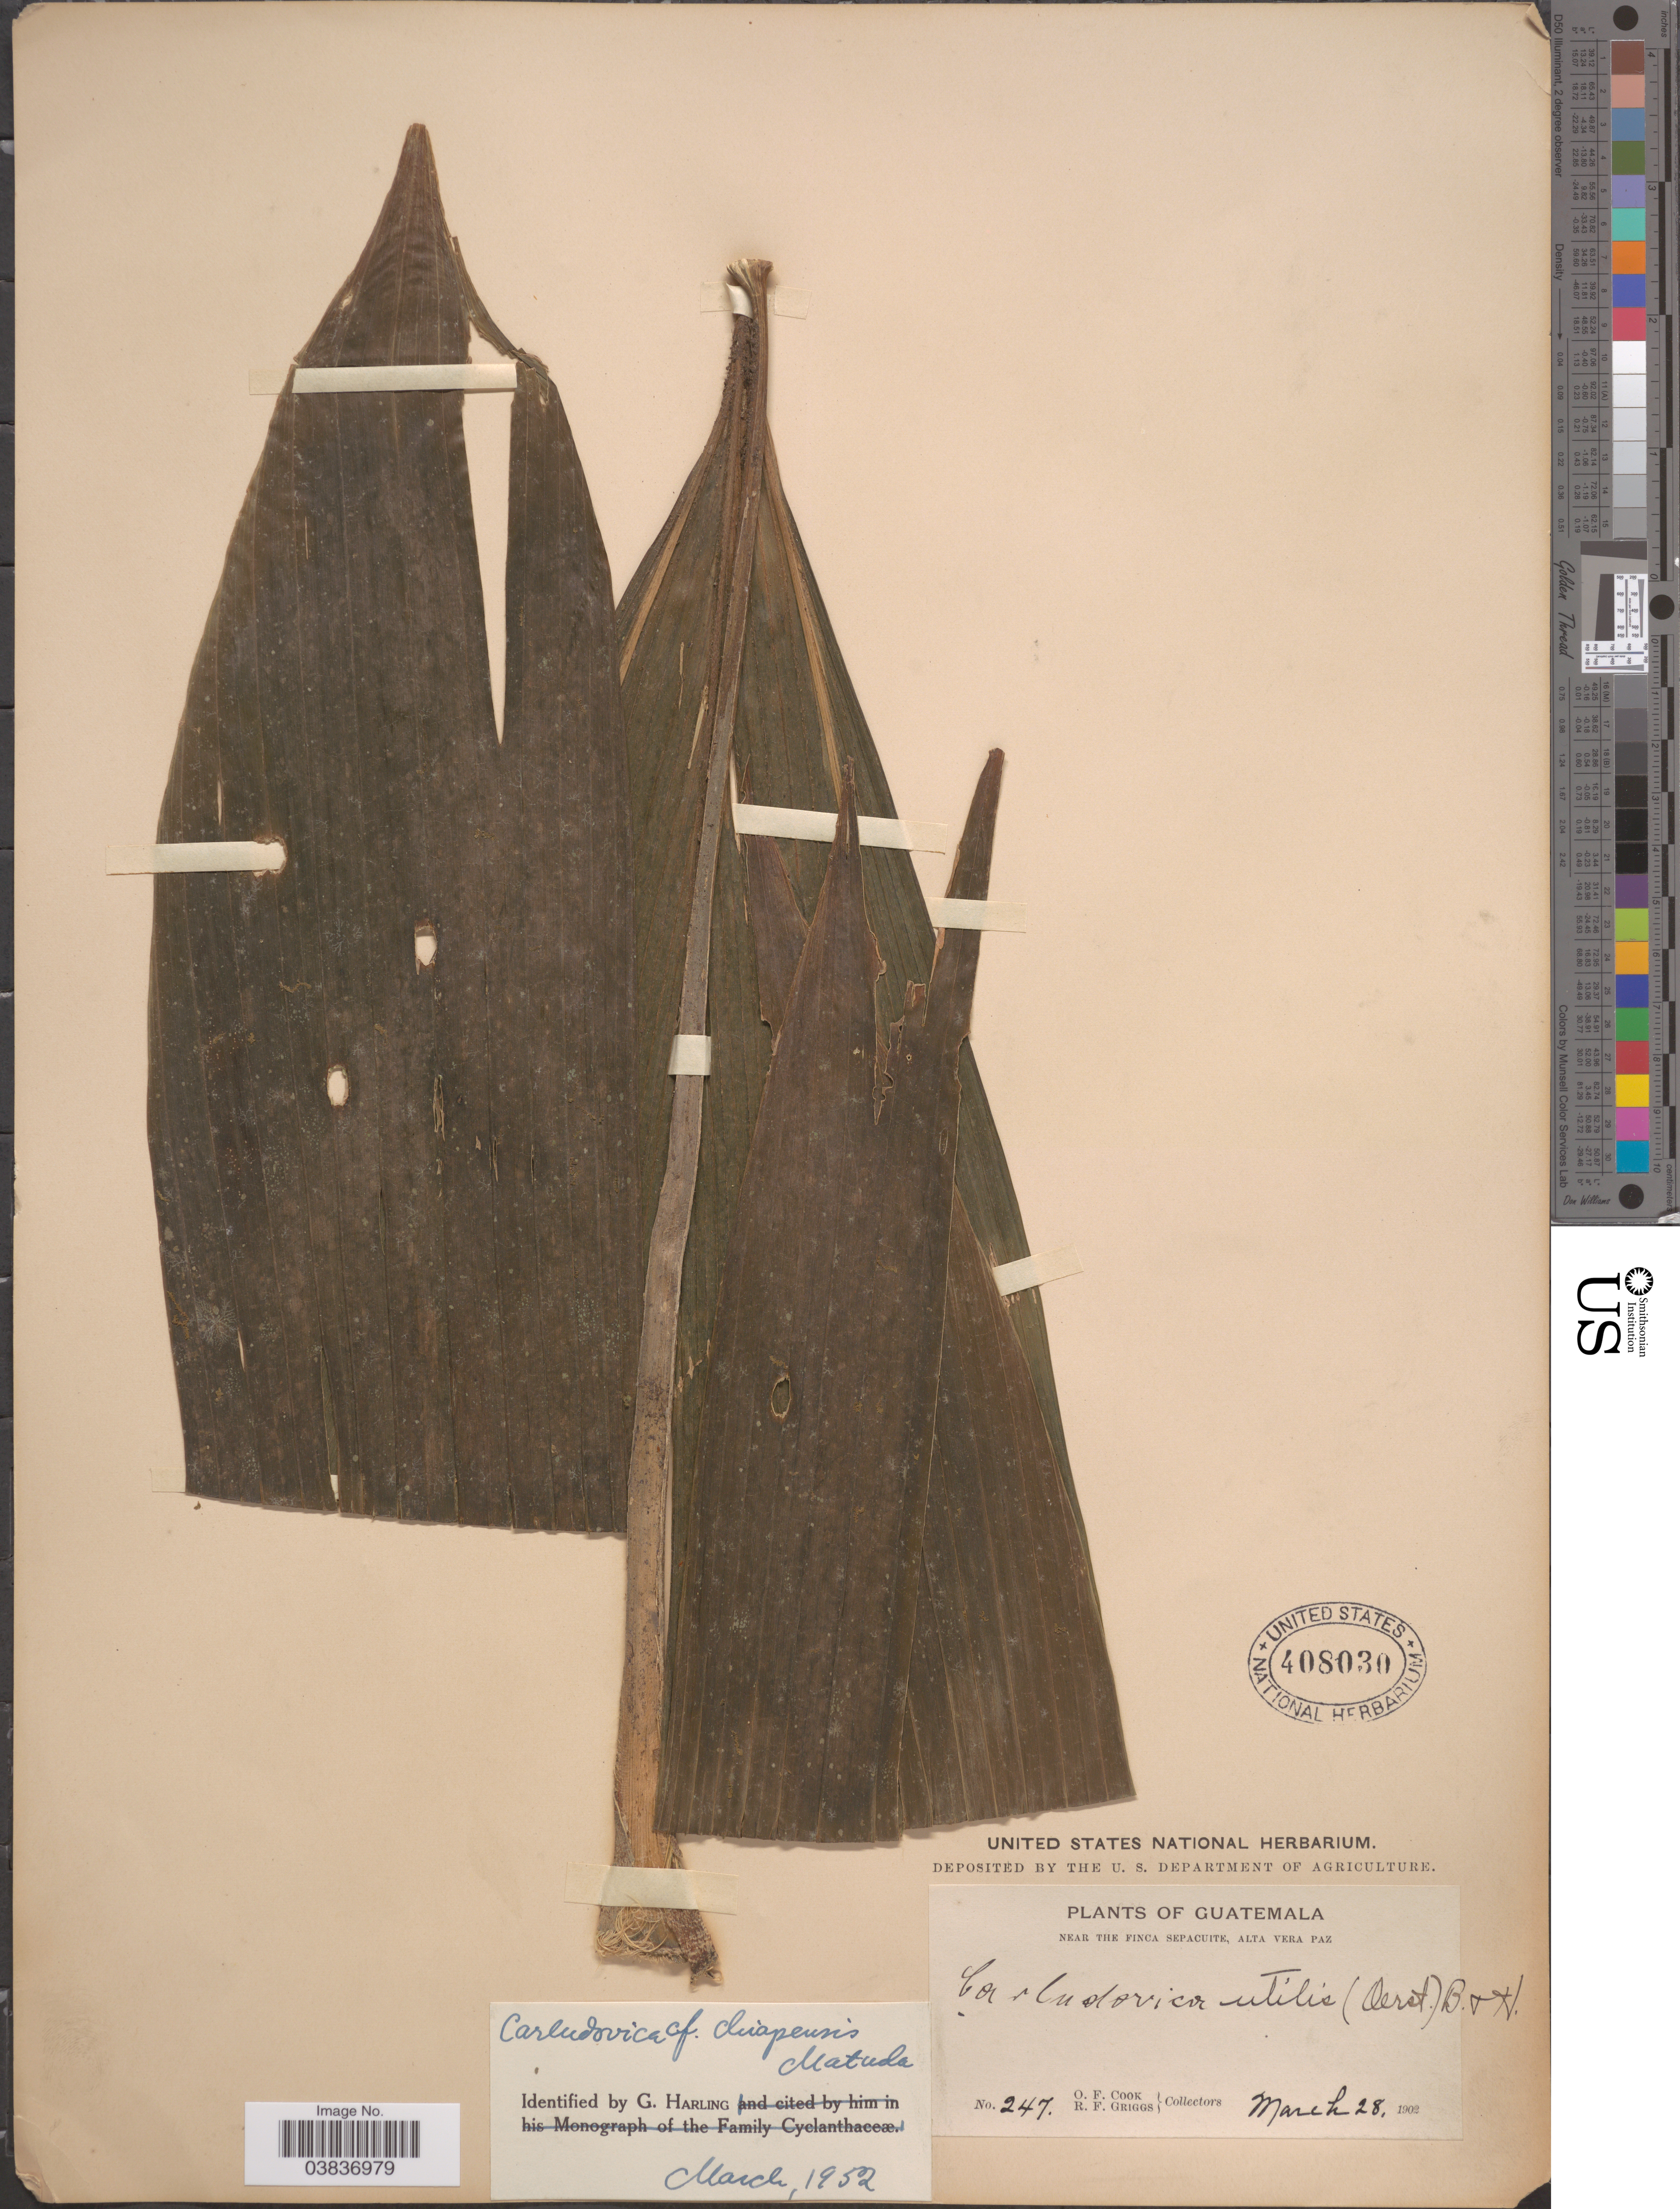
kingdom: Plantae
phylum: Tracheophyta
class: Liliopsida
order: Pandanales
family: Cyclanthaceae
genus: Asplundia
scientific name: Asplundia chiapensis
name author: (Matuda) Harling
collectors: O. F. Cook & R. F. Griggs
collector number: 247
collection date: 1902-03-28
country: Guatemala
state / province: Alta Verapaz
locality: Near the Finca Sepacuite.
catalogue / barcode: US 408030